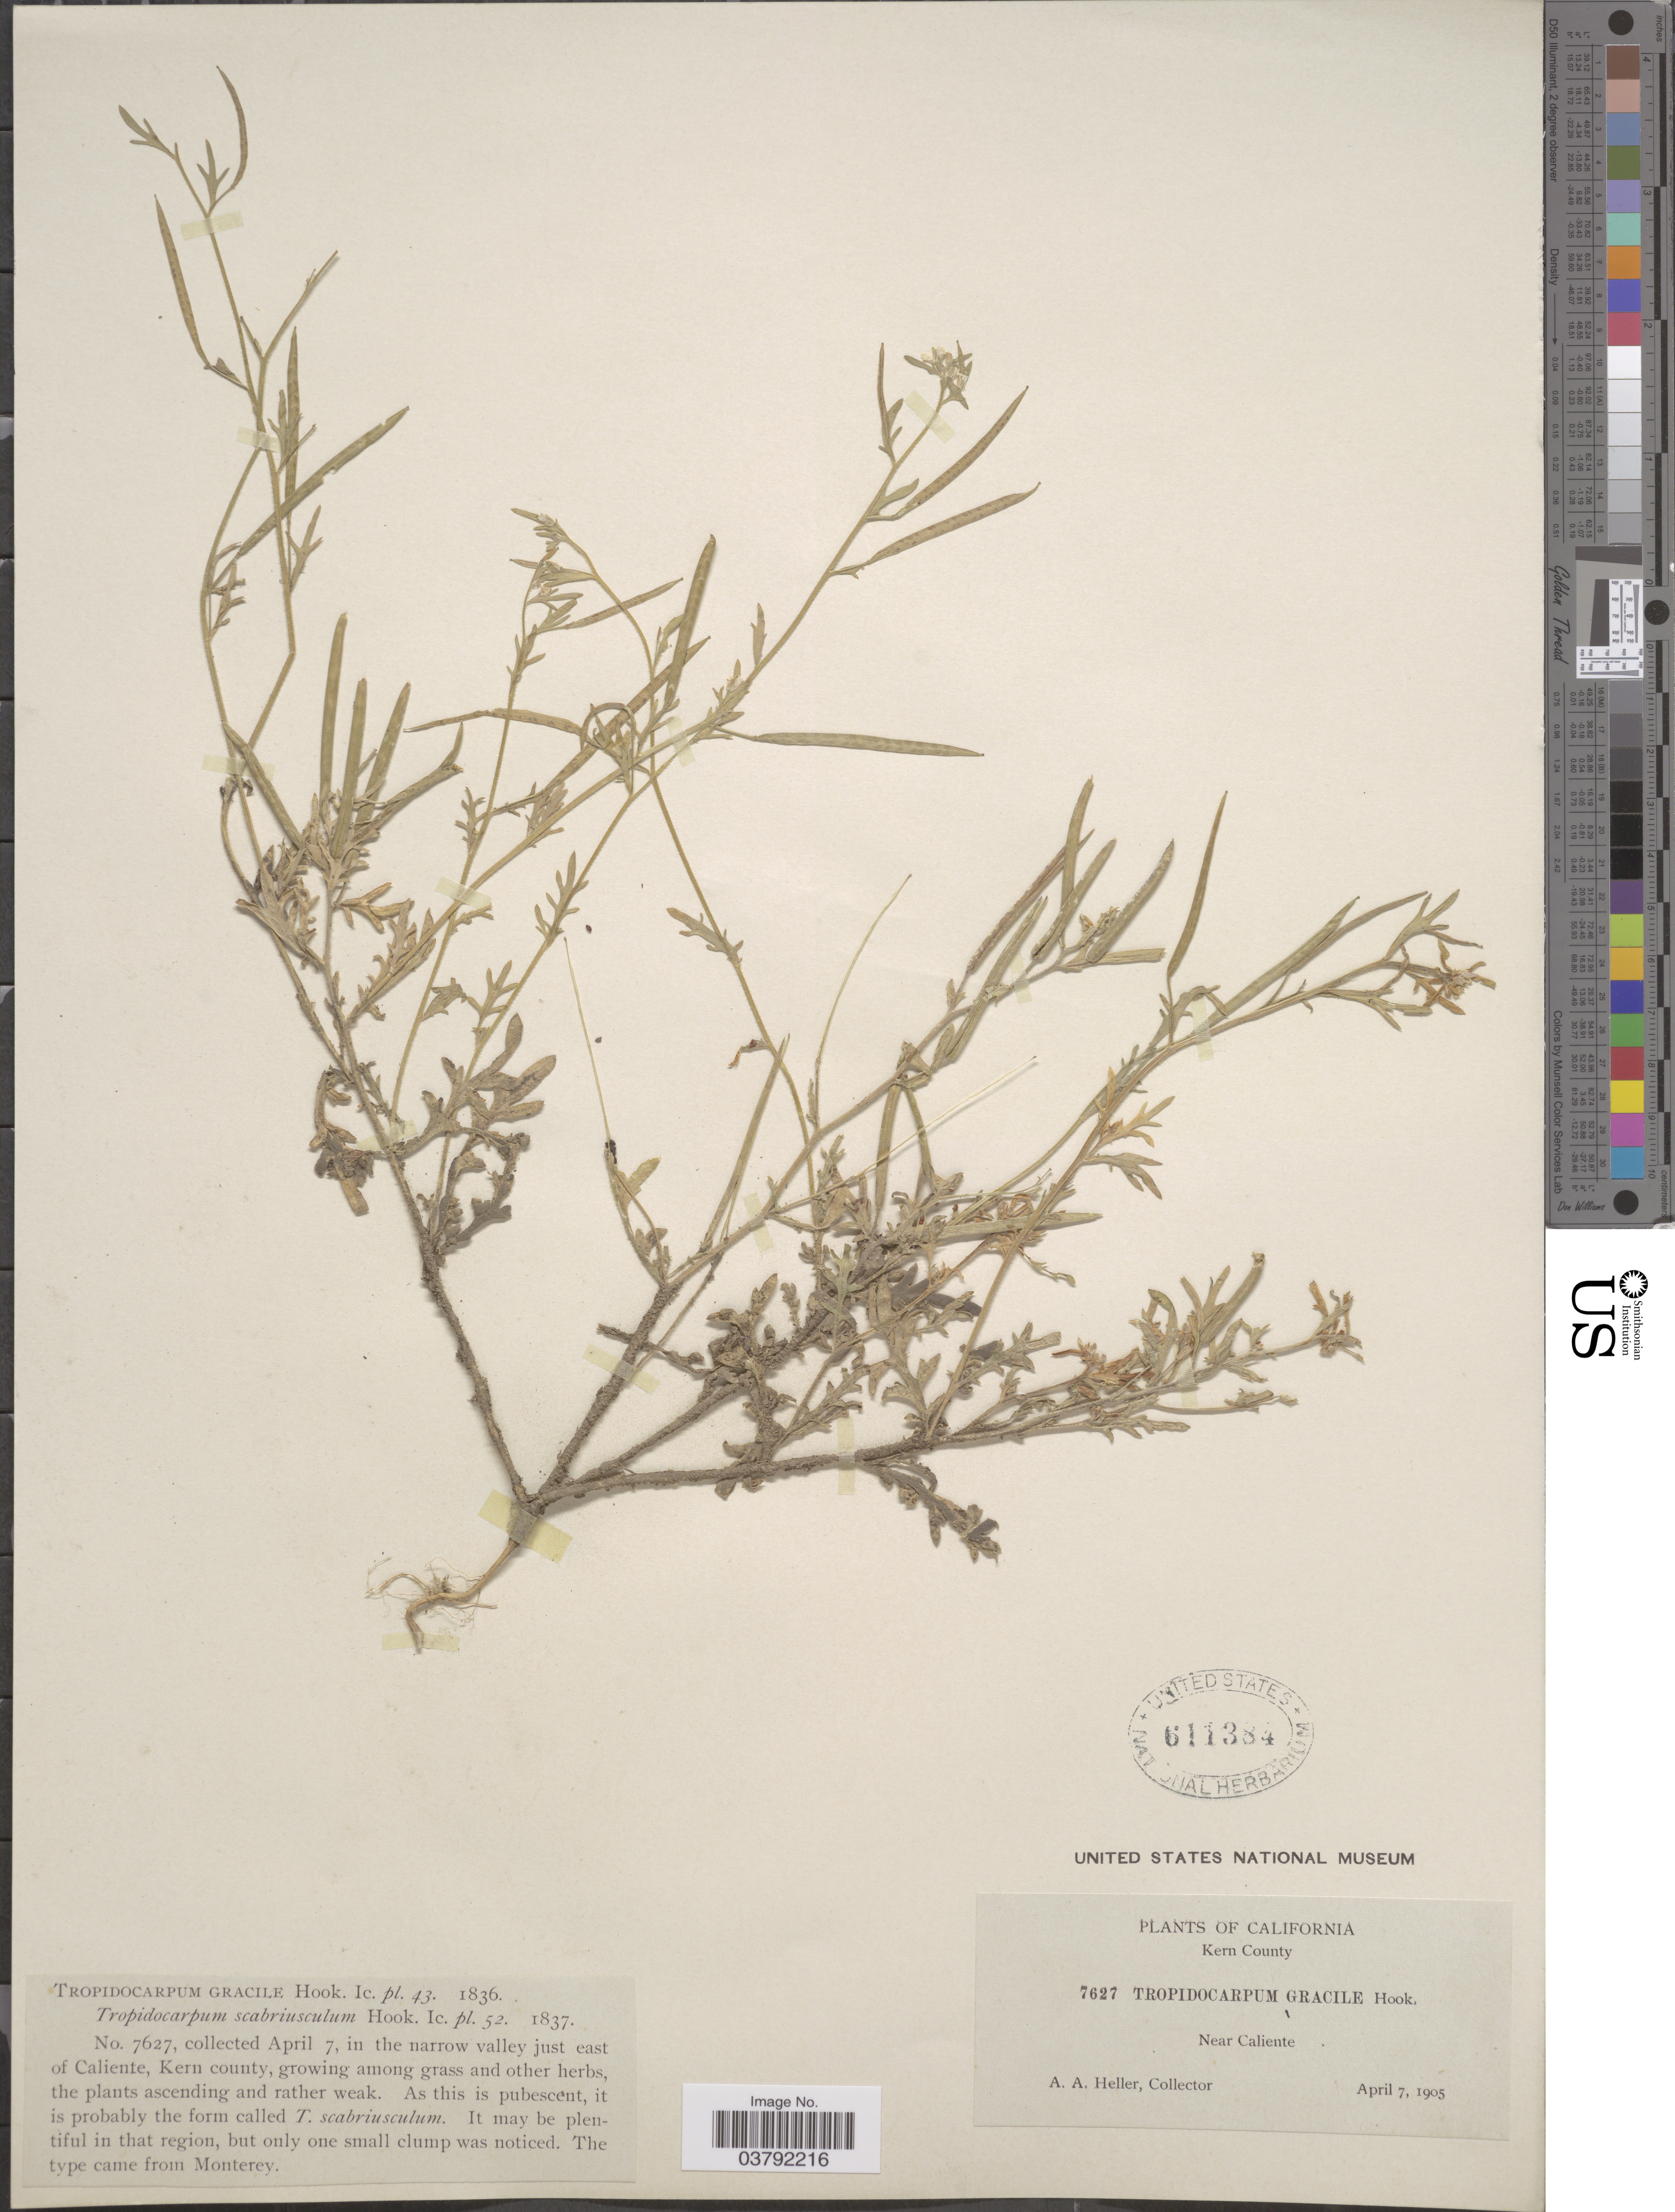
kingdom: Plantae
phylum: Tracheophyta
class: Magnoliopsida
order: Brassicales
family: Brassicaceae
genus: Tropidocarpum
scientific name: Tropidocarpum gracile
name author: Hook.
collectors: A. A. Heller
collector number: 7627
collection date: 1905-04-07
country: United States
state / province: California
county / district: Kern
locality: Kern County. Near Caliente. In narrow valley just east of Caliente.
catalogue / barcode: US 611384